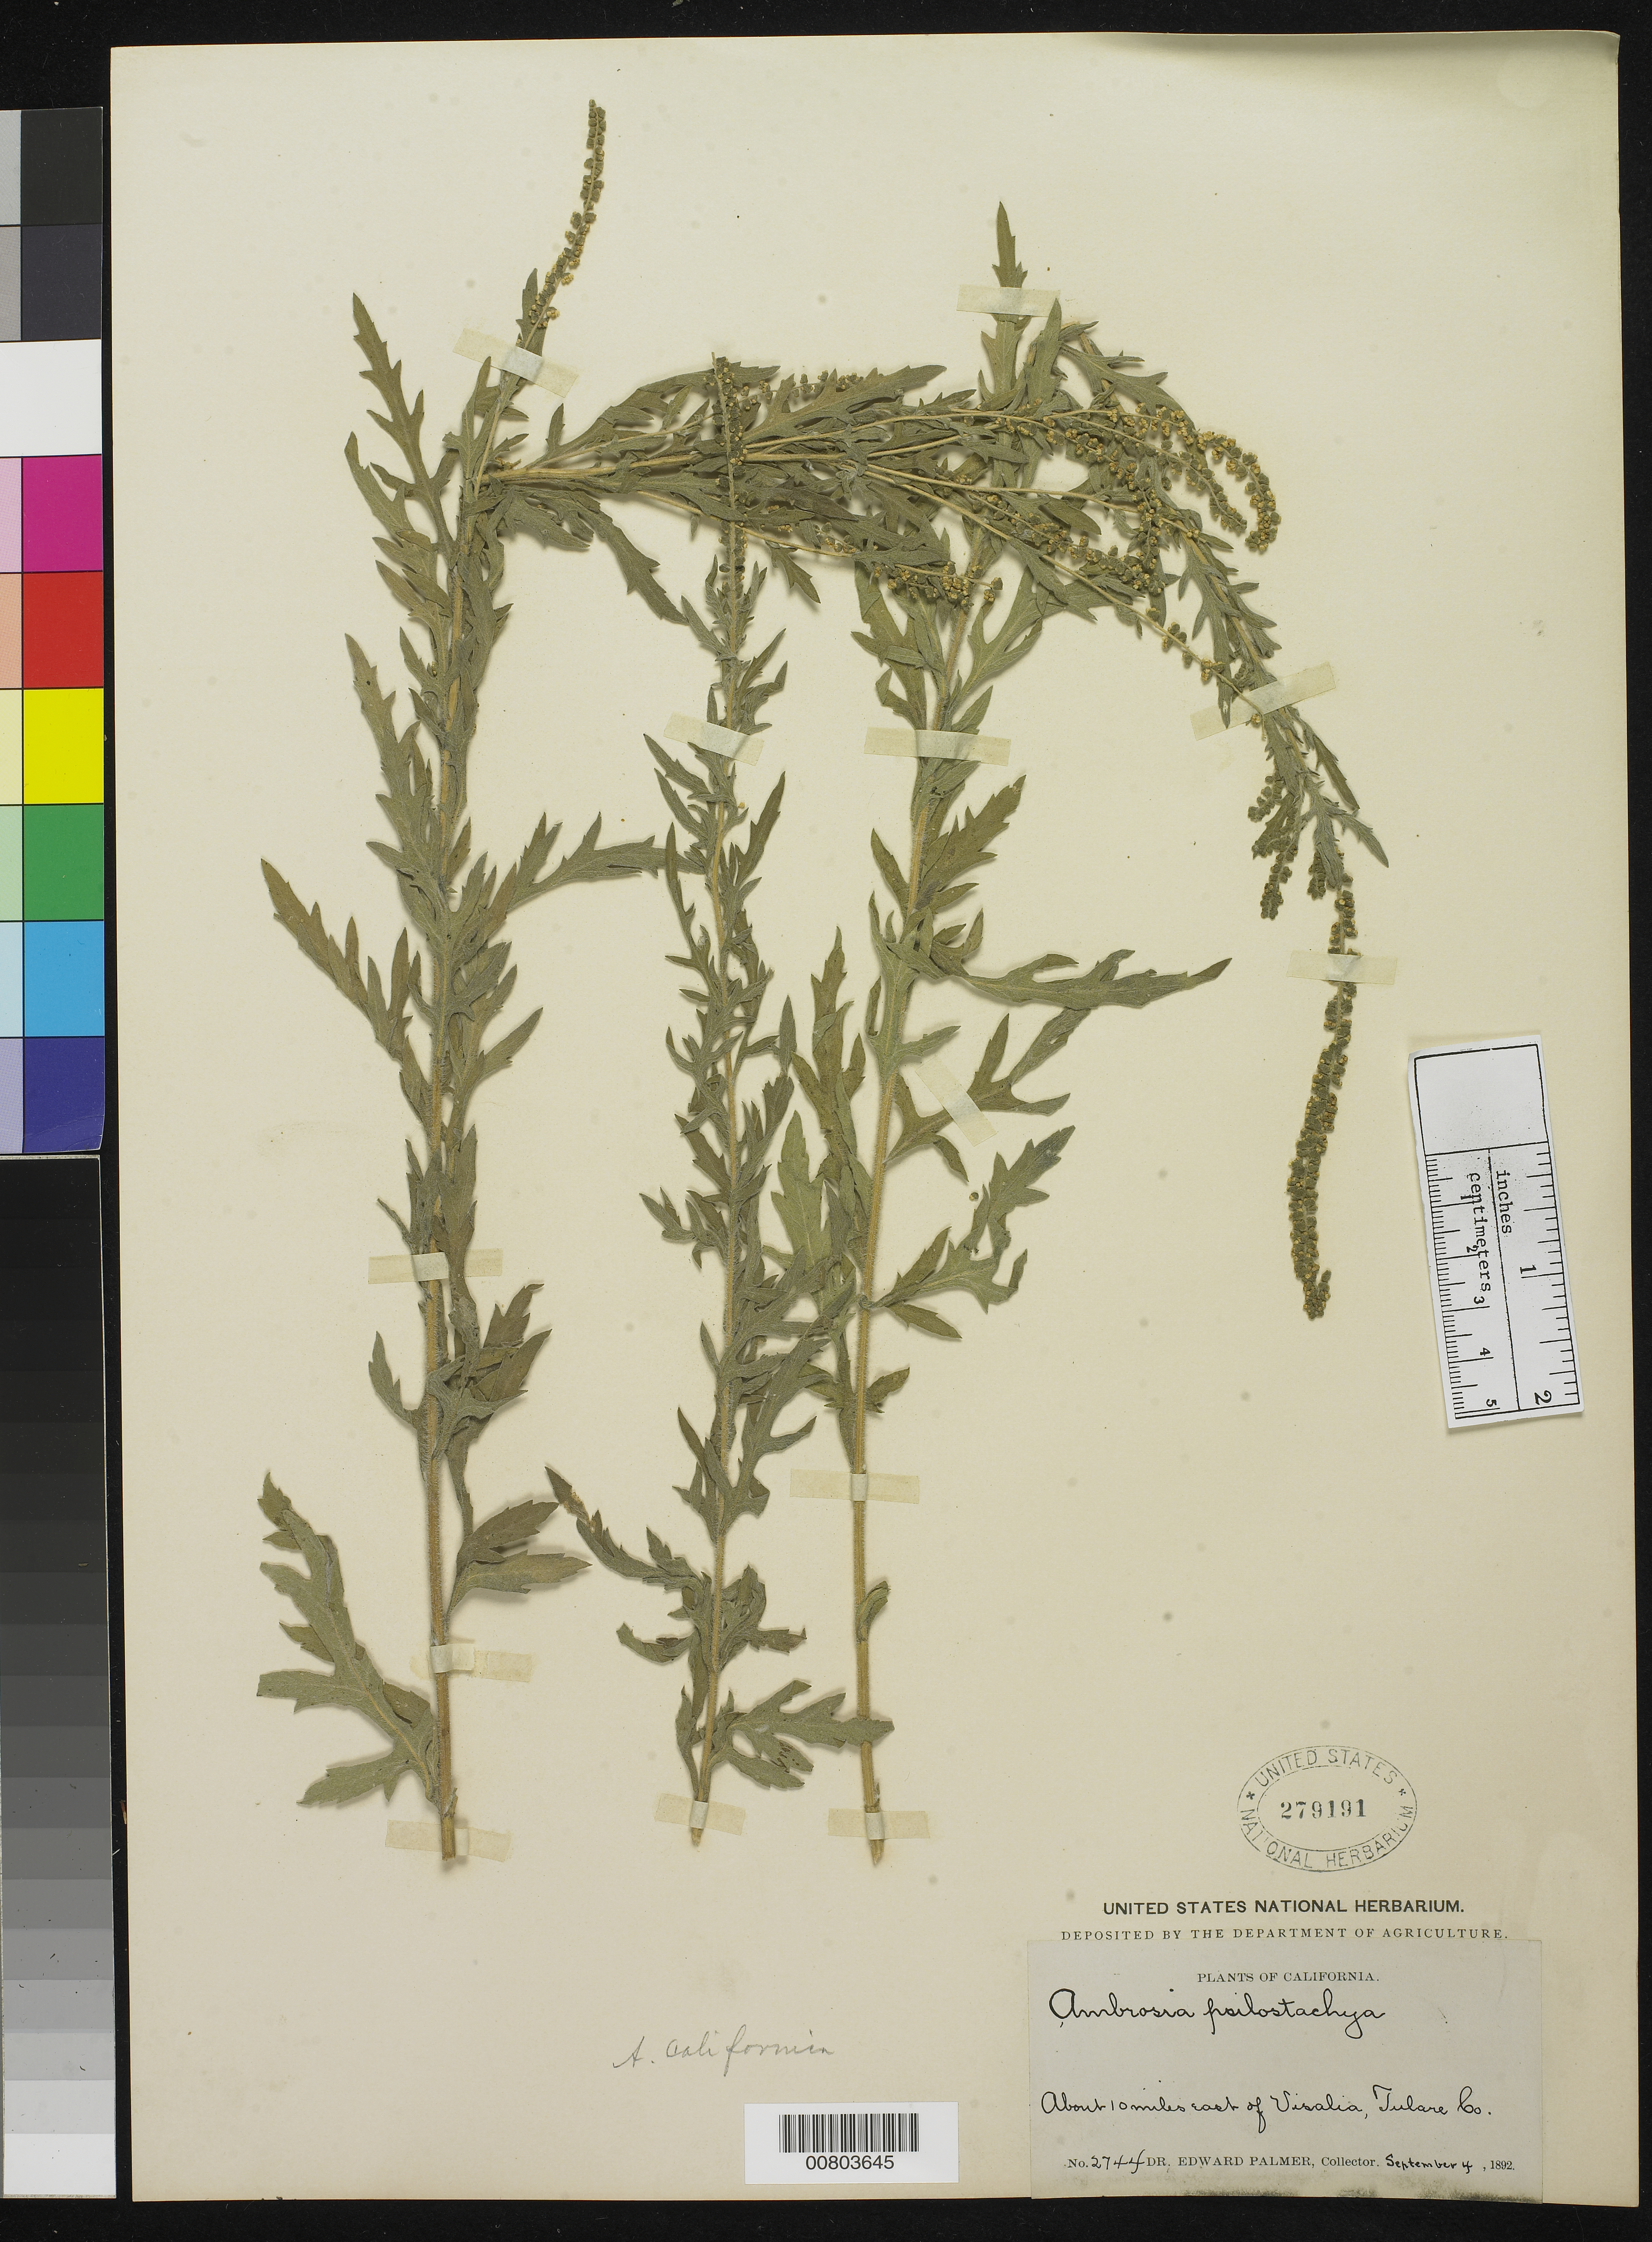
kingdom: Plantae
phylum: Tracheophyta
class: Magnoliopsida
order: Asterales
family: Asteraceae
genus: Ambrosia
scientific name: Ambrosia californica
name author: Rydb.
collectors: E. Palmer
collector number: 2744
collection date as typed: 04 Sep 1892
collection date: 1892-09-04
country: United States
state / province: California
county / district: Tulare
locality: About 10 miles east of Visalia, Tulare County, California.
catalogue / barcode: US 279191